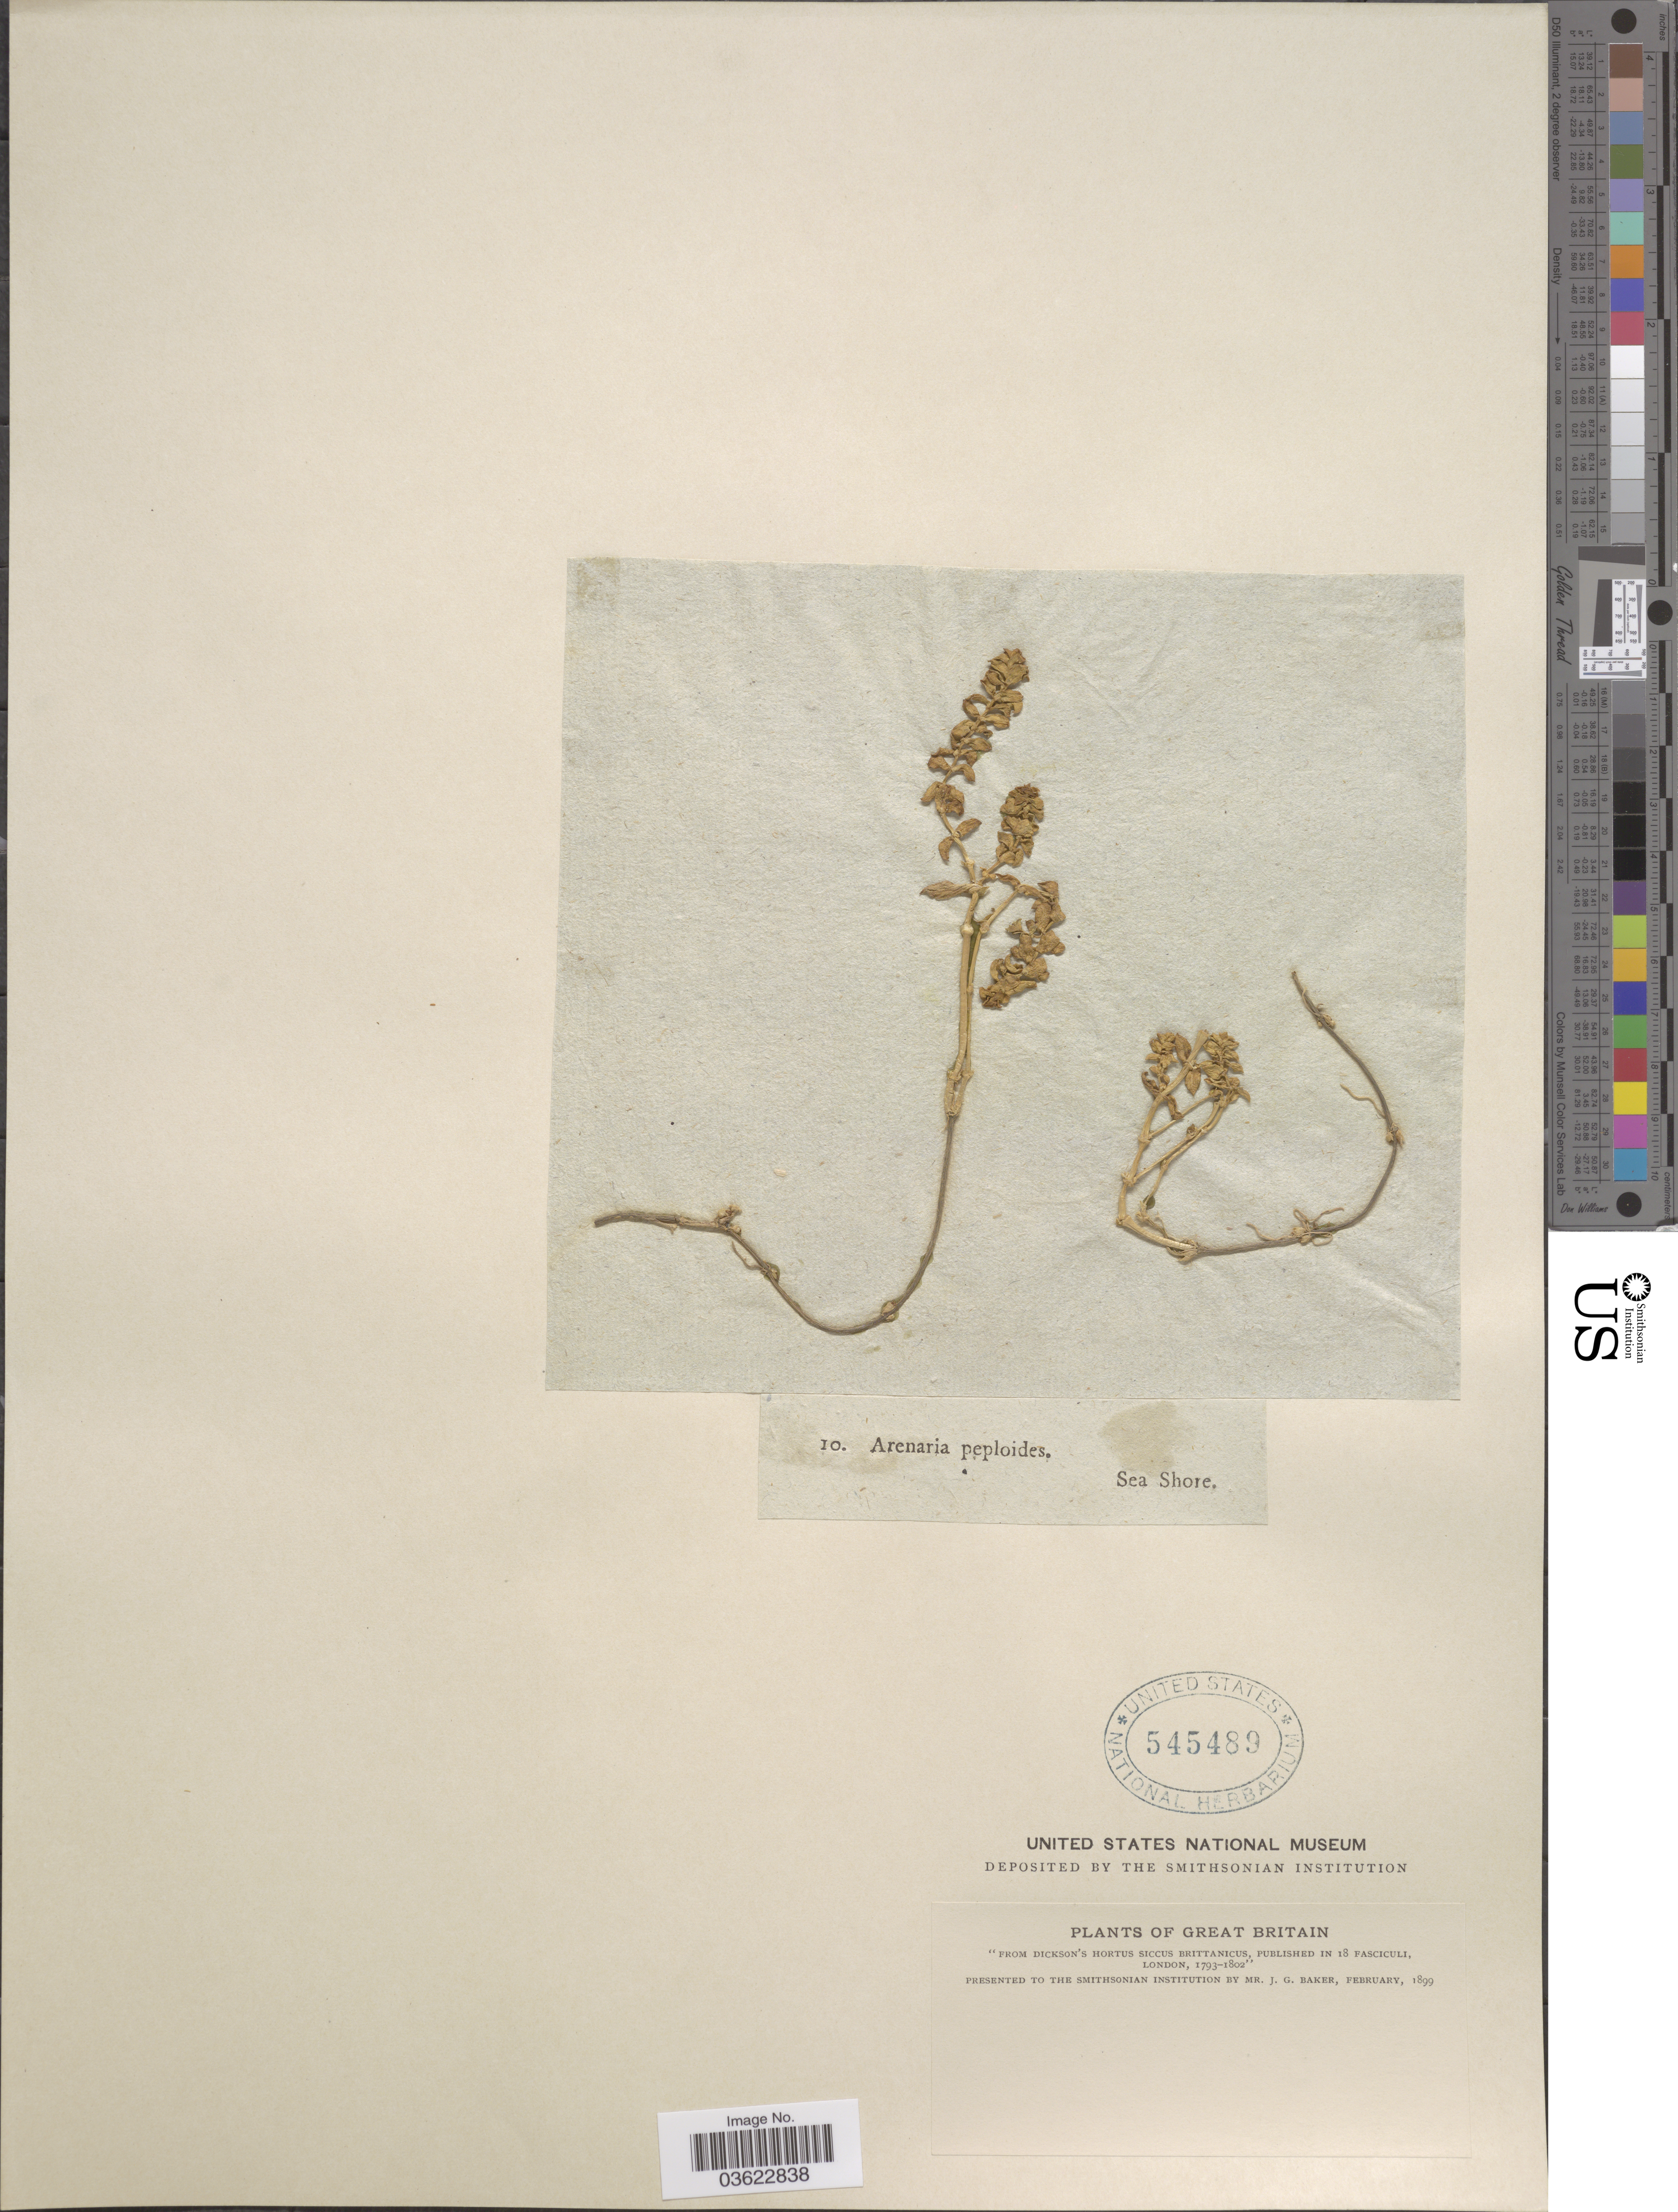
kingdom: Plantae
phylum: Tracheophyta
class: Magnoliopsida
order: Caryophyllales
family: Caryophyllaceae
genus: Arenaria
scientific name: Arenaria sp.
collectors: J. G. Baker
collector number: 10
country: United Kingdom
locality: Sea Shore. Great Britain.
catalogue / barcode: US 545489